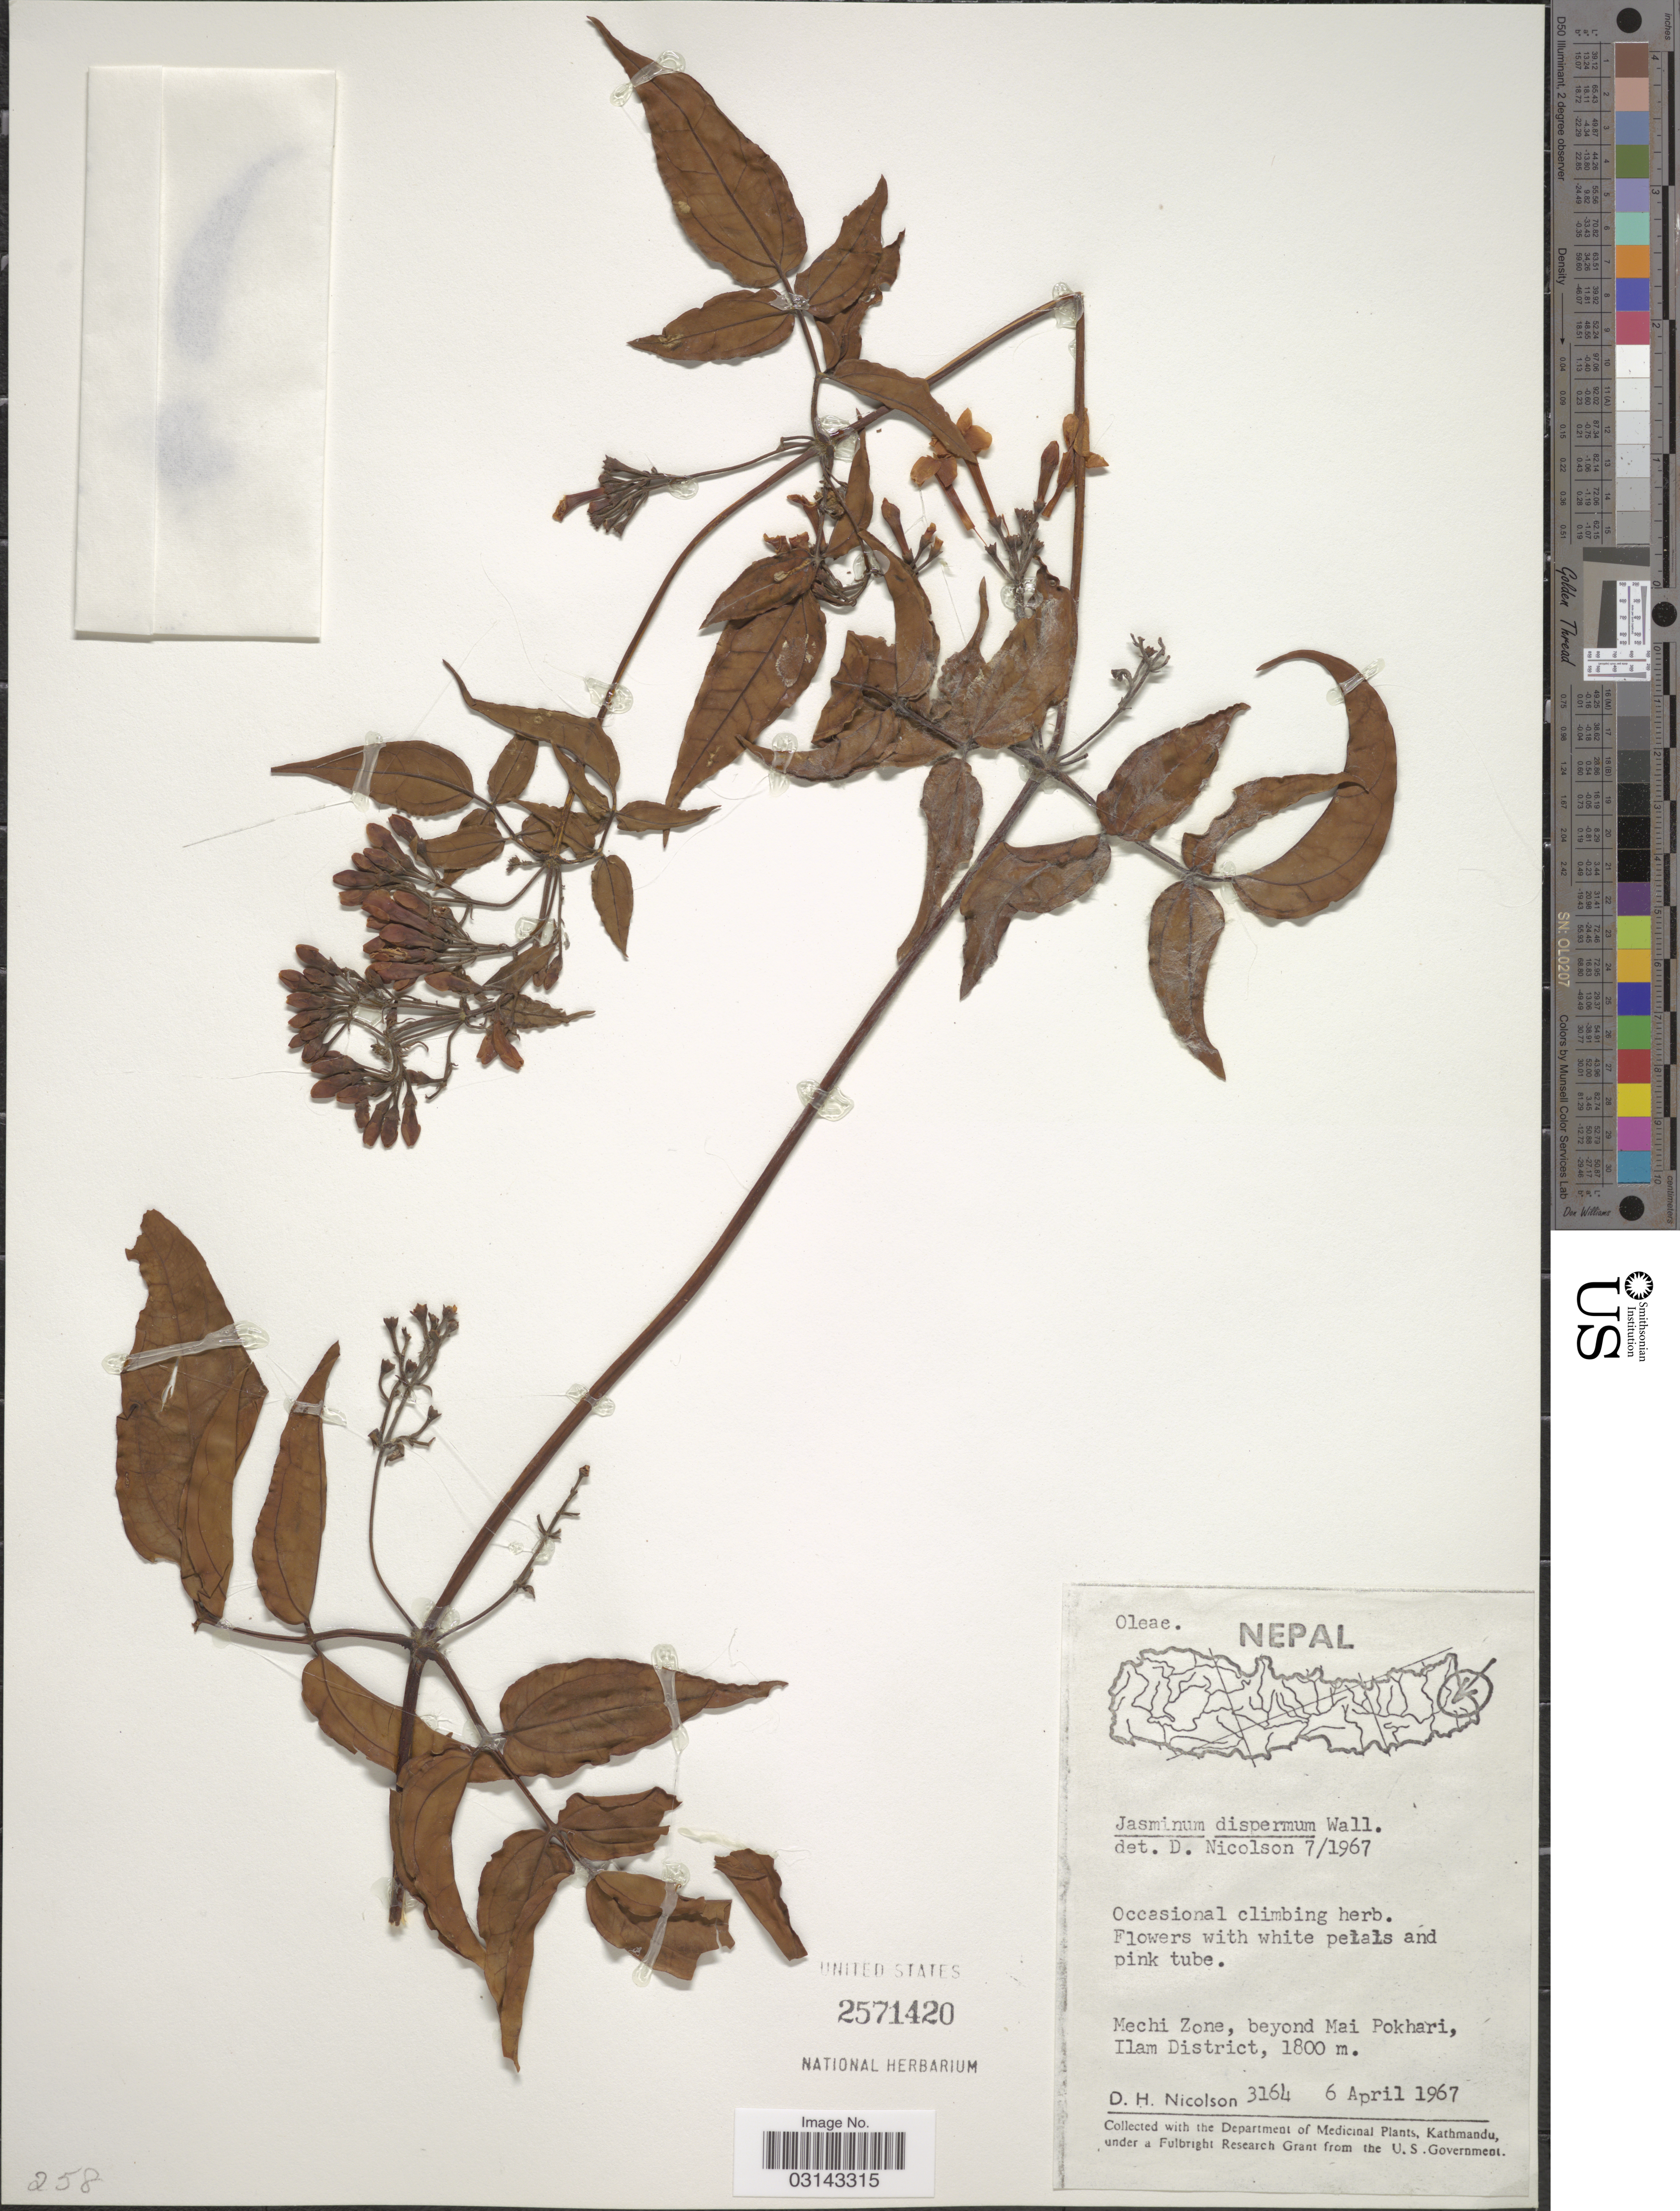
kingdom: Plantae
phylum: Tracheophyta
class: Magnoliopsida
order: Lamiales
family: Oleaceae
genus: Jasminum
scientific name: Jasminum dispermum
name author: Wall.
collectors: D. H. Nicolson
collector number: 3164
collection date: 1967-04-06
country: Nepal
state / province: Mechi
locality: Mechi Zone, beyond Mai Pokhari, Ilam District.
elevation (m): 1800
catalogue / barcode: US 2571420